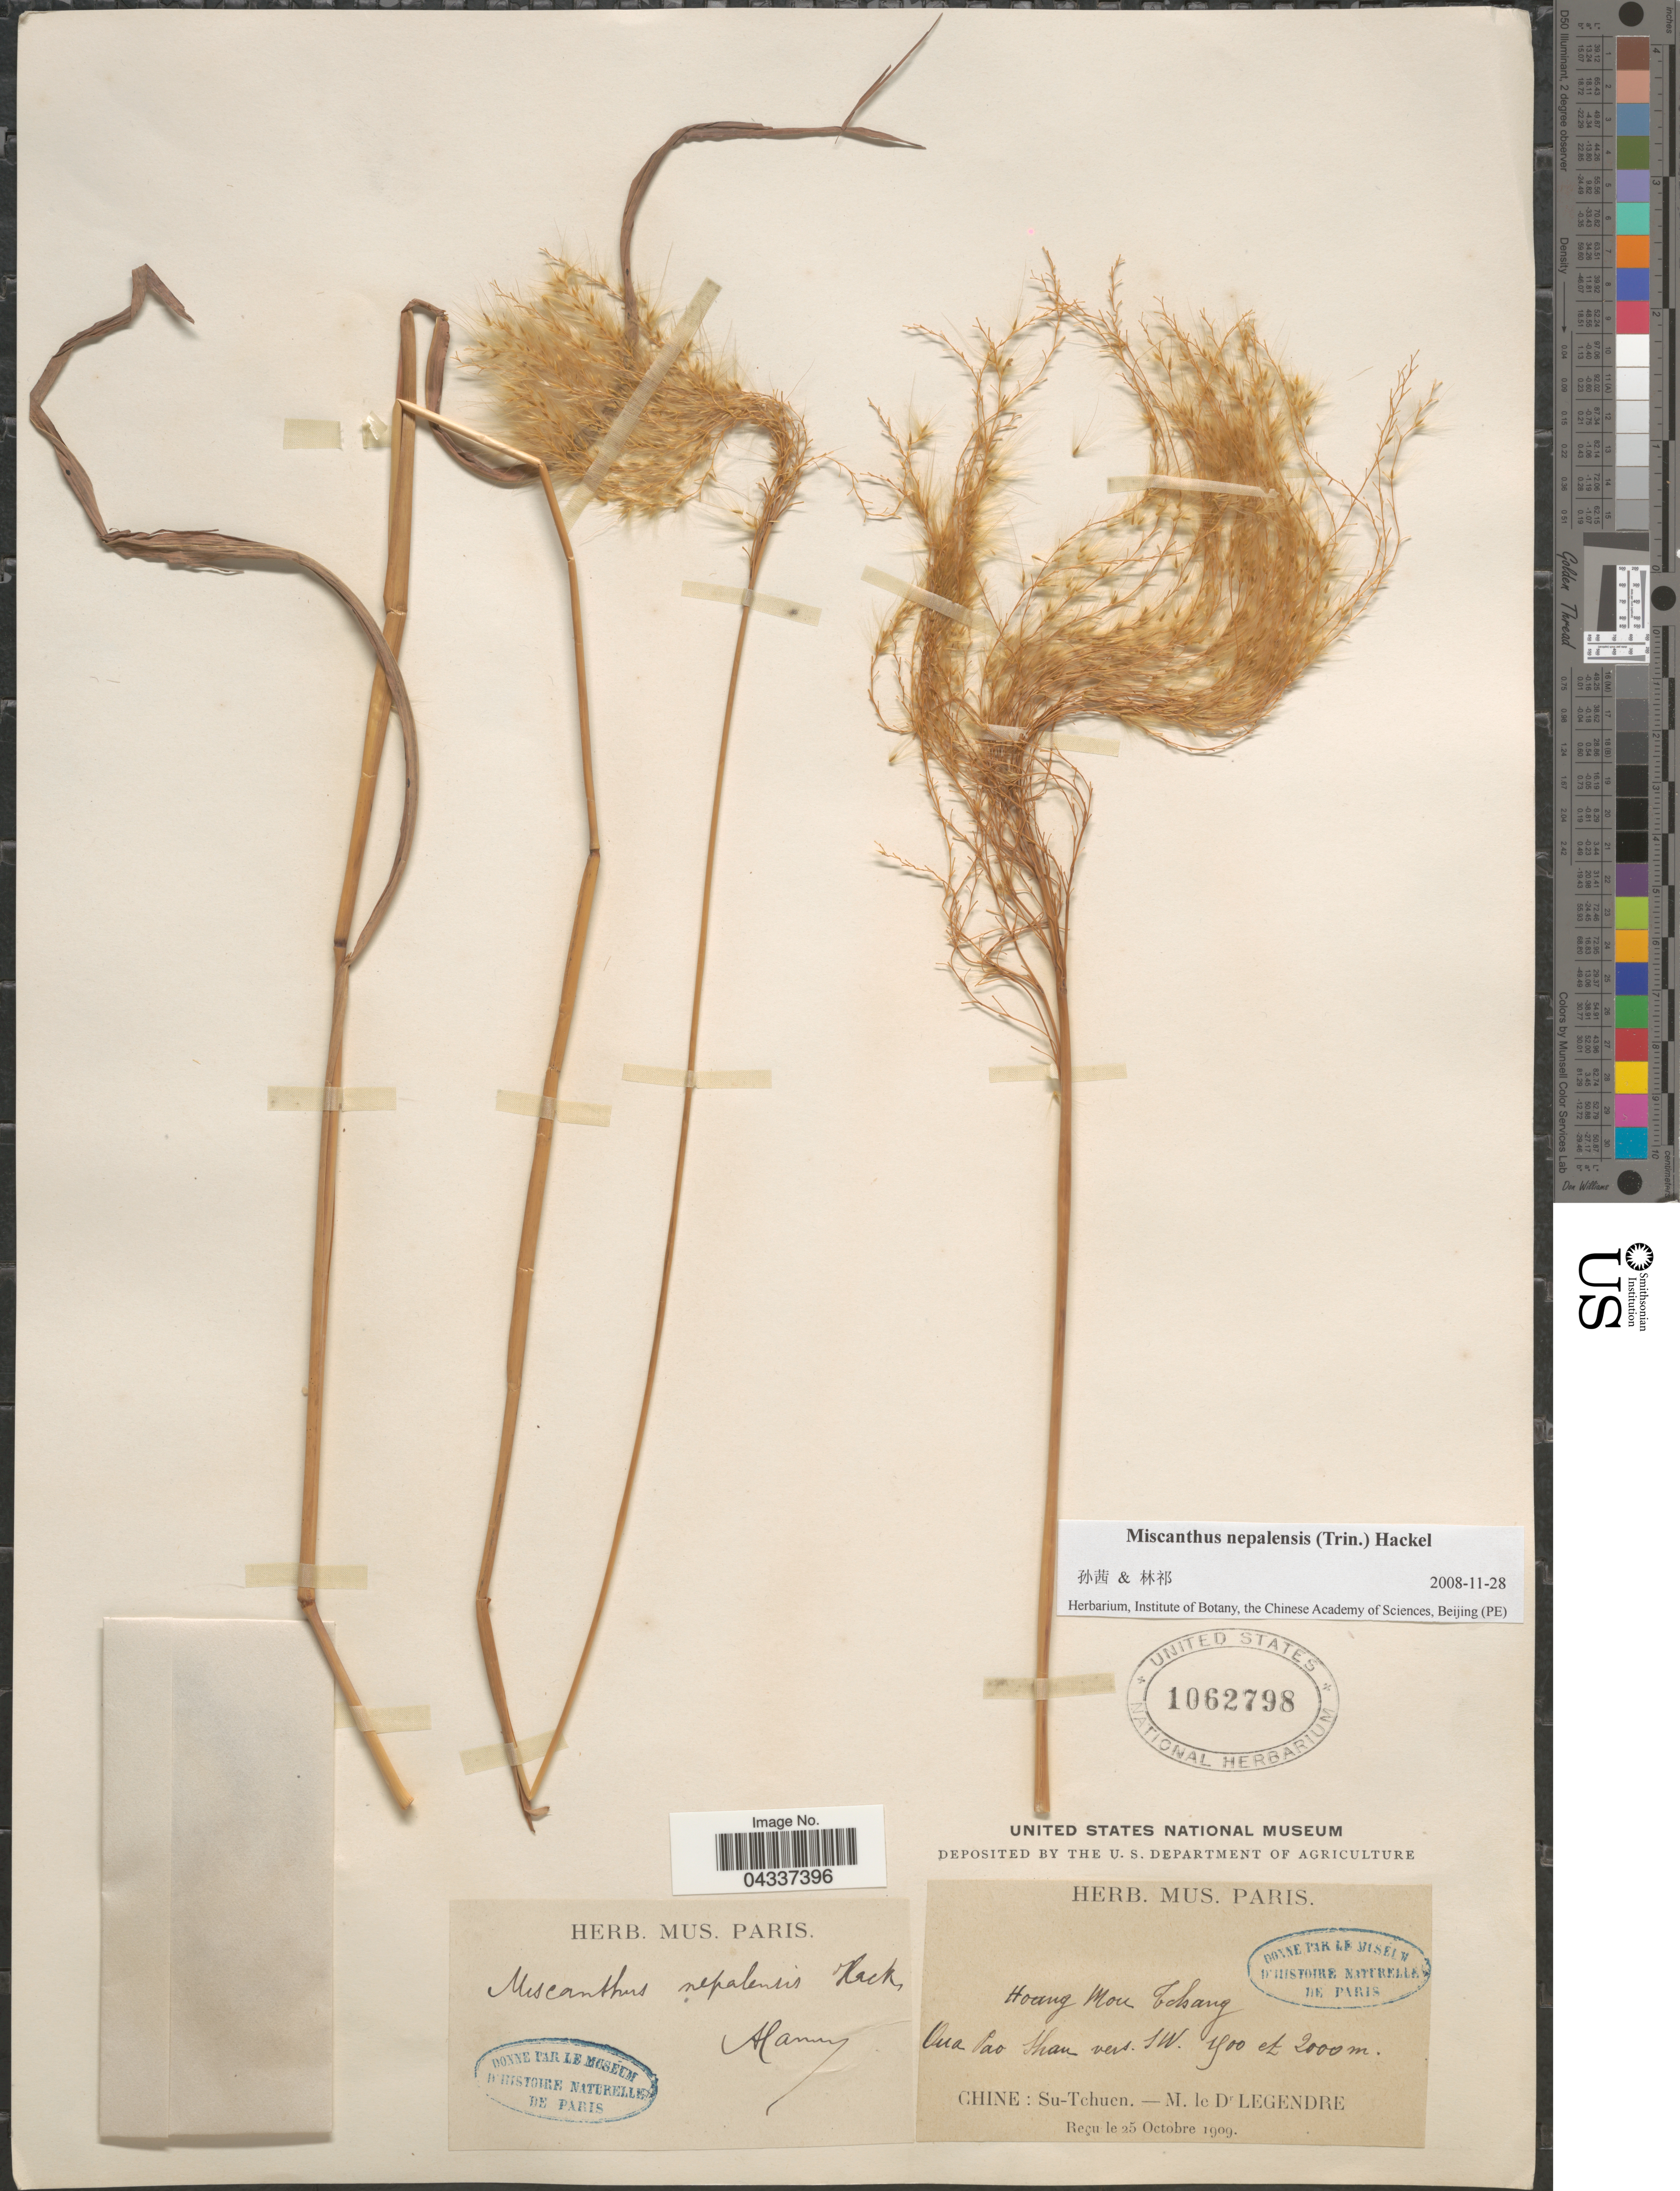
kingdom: Plantae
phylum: Tracheophyta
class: Liliopsida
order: Poales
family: Poaceae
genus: Miscanthus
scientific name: Miscanthus nepalensis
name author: (Trin.) Hack.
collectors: Legendre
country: China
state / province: Sichuan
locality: Hoang Mou Tchang. Ana Pao Shan vers S.W. Su-Tchuen.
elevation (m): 900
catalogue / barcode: US 1062798